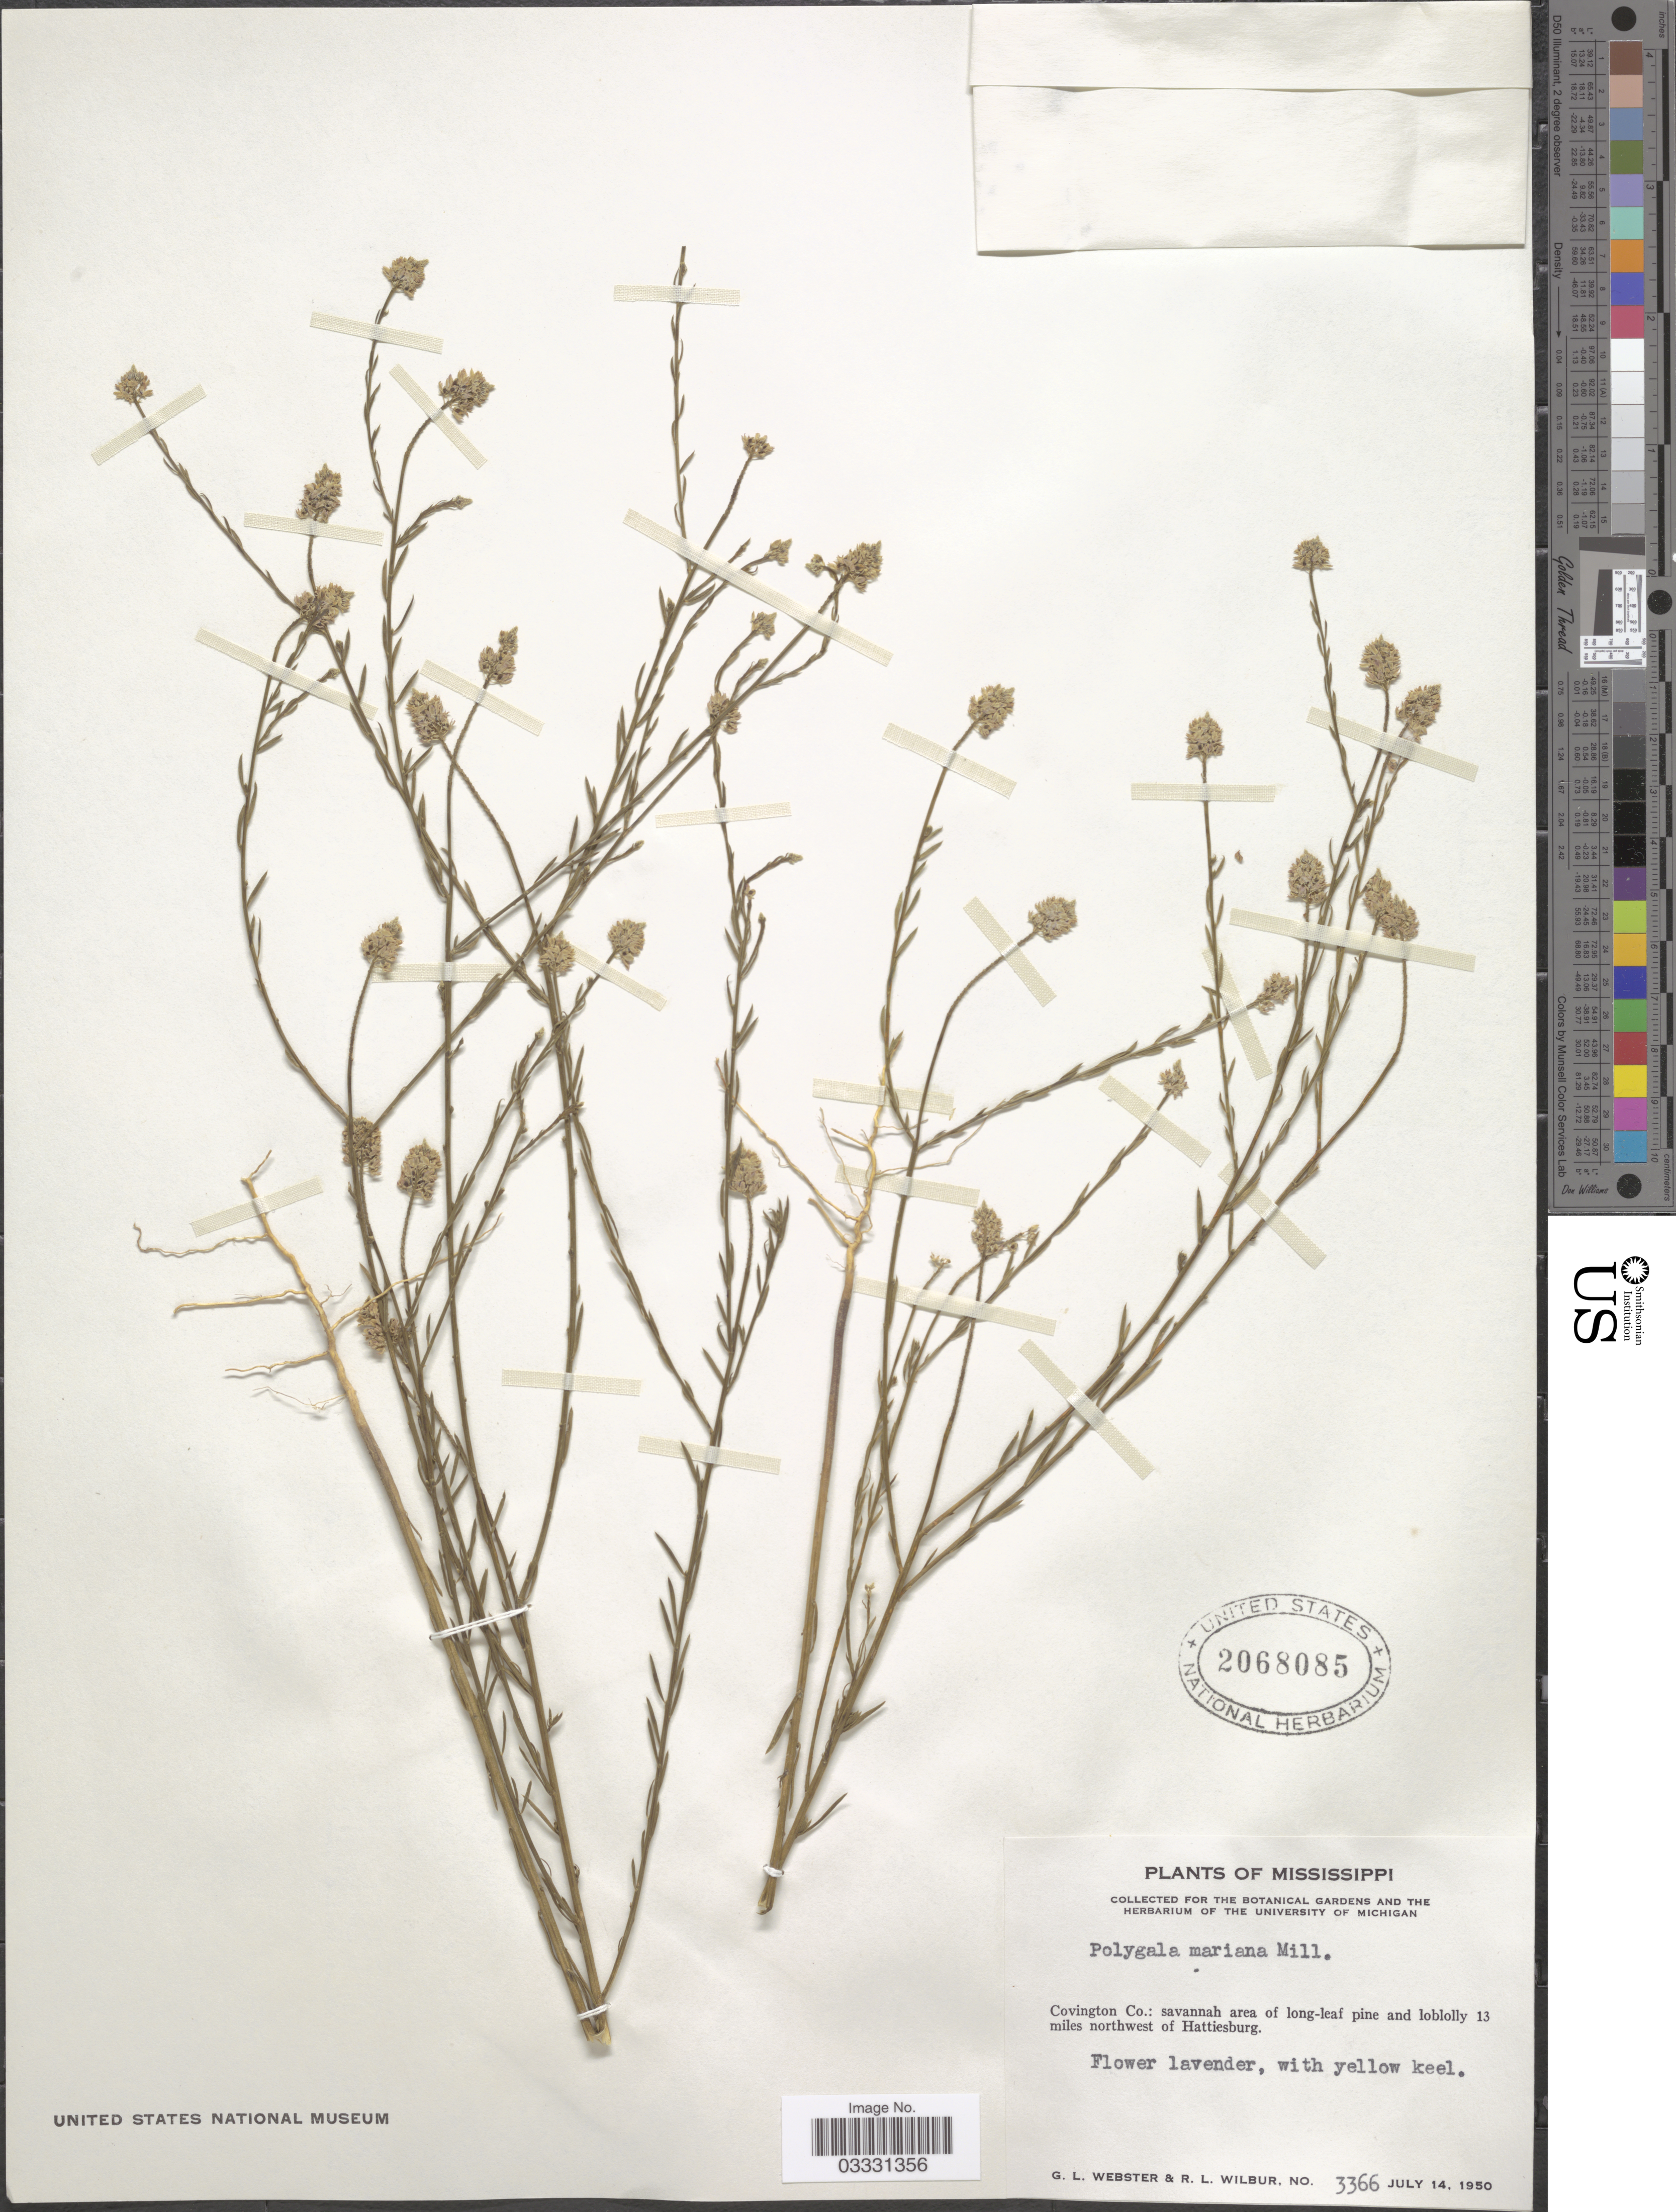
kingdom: Plantae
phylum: Tracheophyta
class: Magnoliopsida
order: Fabales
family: Polygalaceae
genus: Polygala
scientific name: Polygala mariana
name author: Mill.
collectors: G. L. Webster & R. L. Wilbur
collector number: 3366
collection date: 1950-07-14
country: United States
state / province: Mississippi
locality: Covington Co.: savannah area of long-leaf pine and loblolly 13 miles northwest of Hattiesburg.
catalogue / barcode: US 2068085